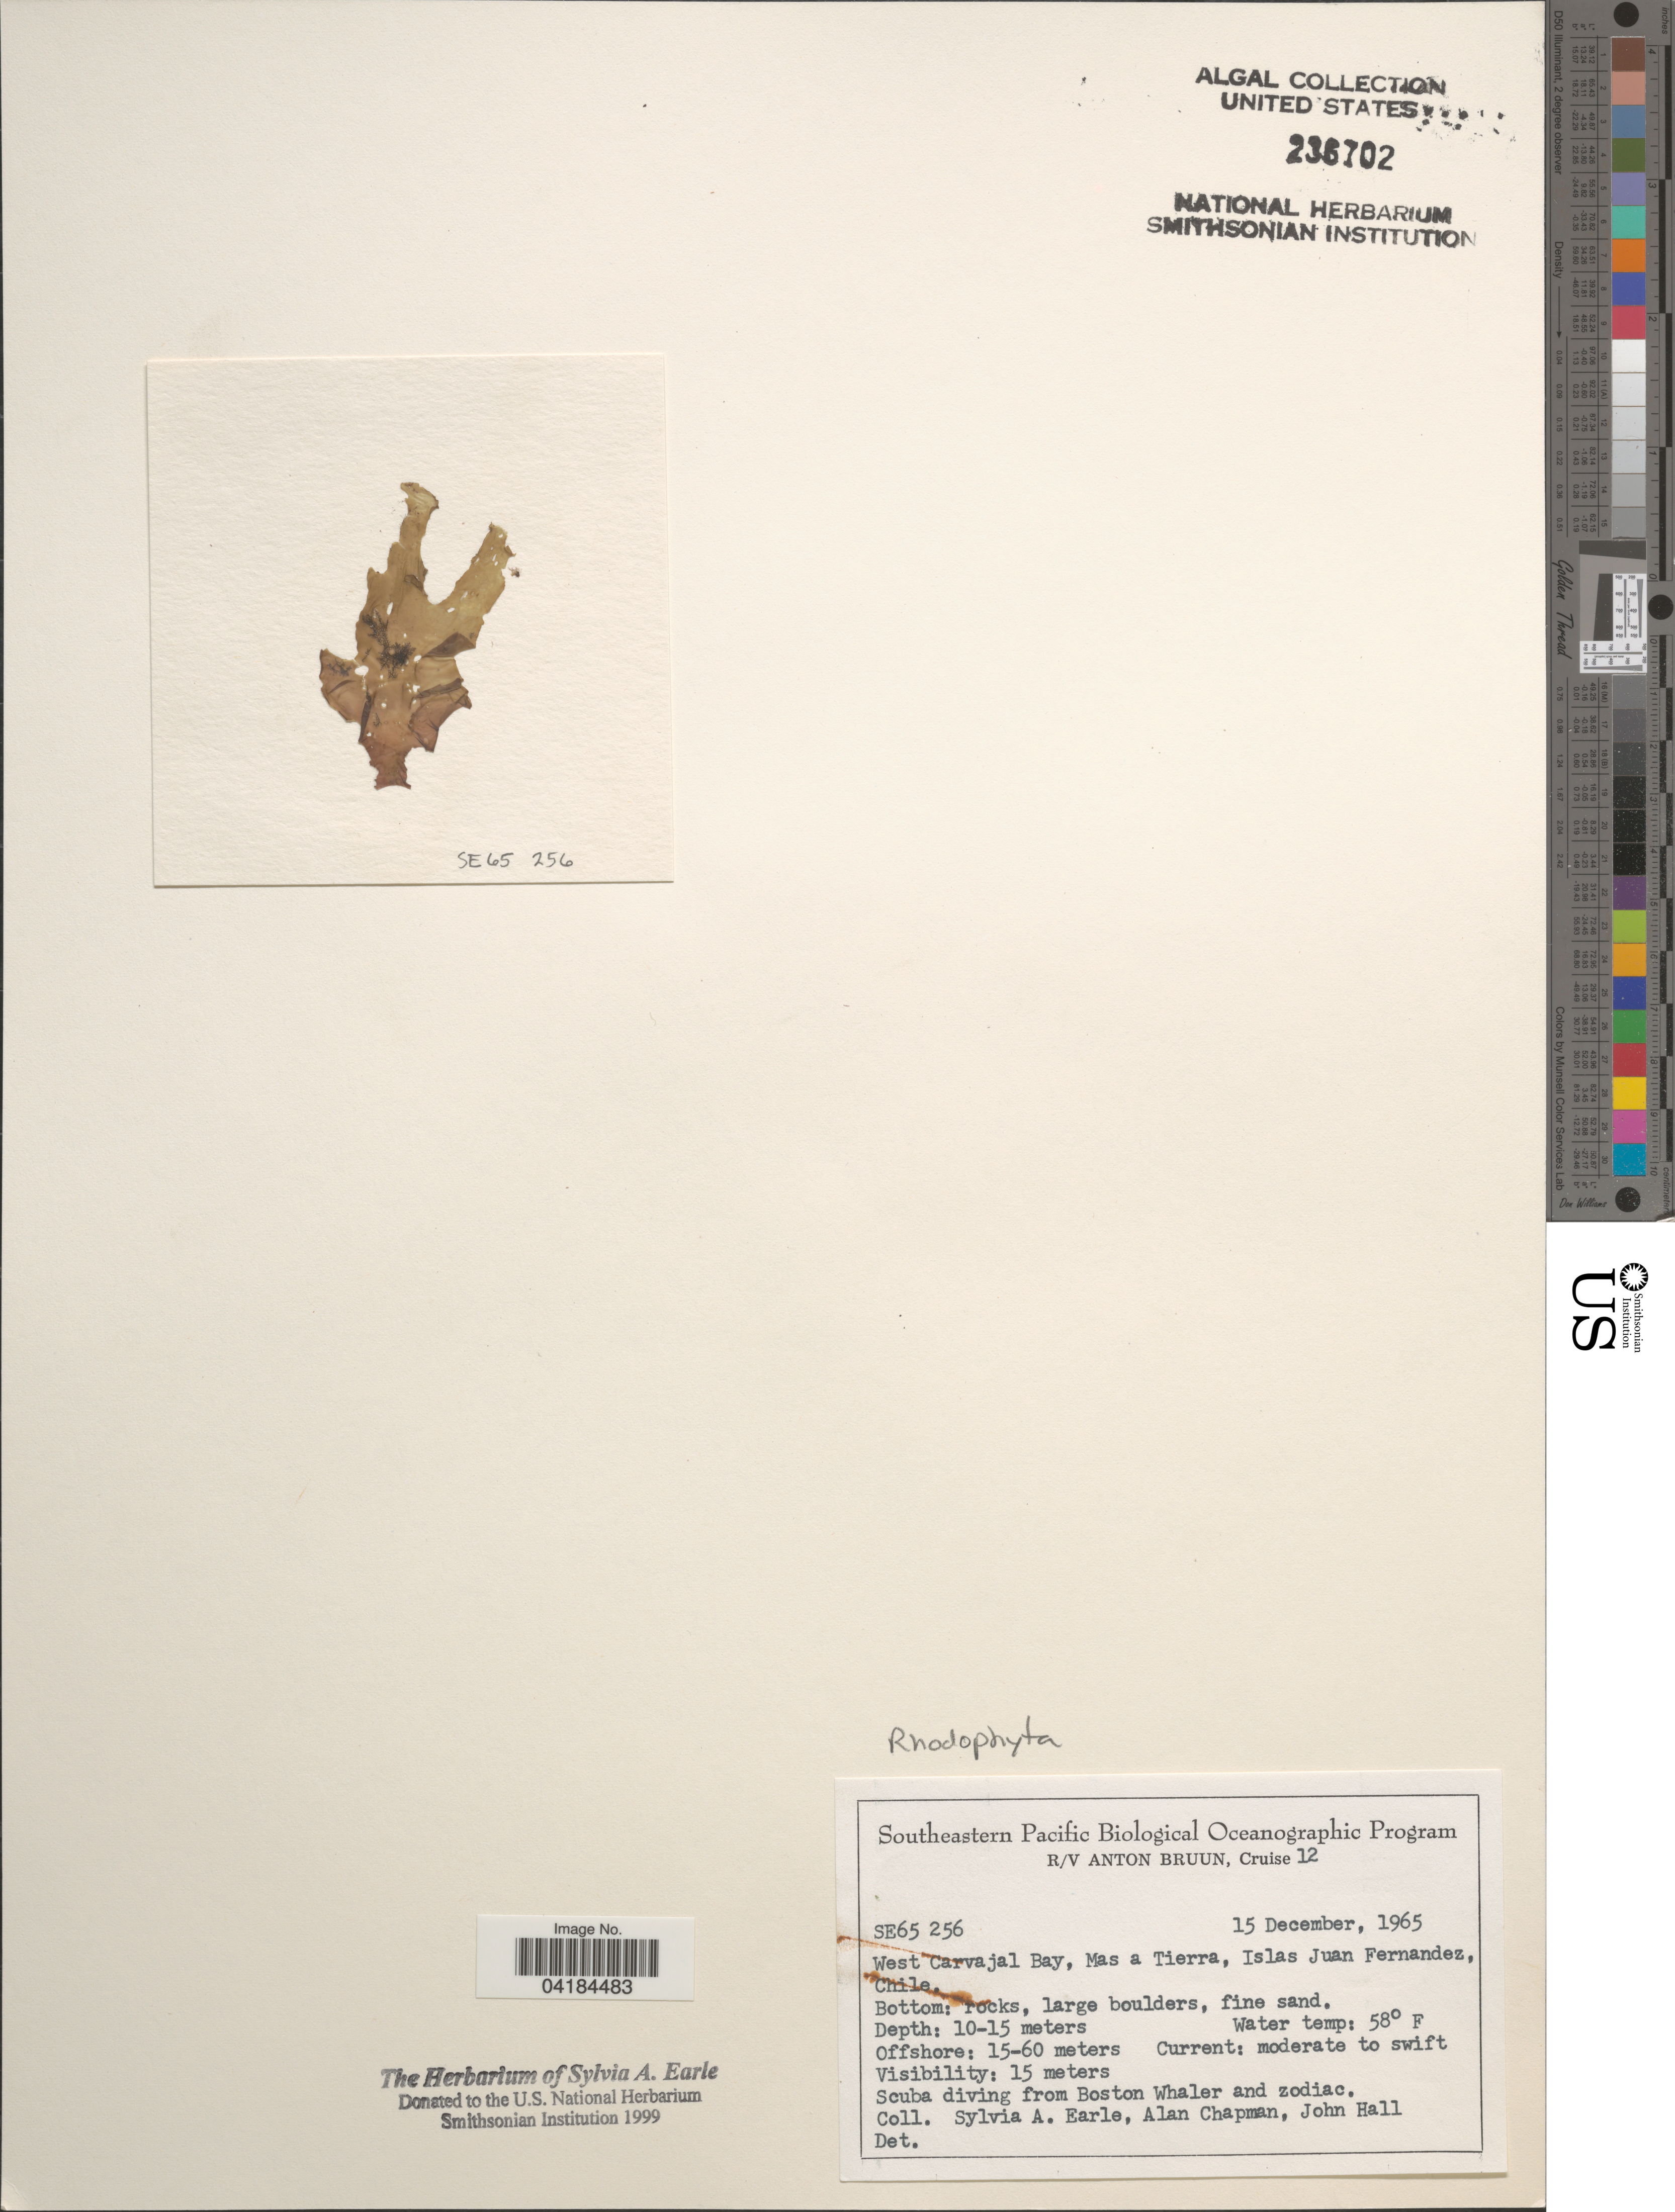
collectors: S. A. Earle, A. Chapman & J. Hall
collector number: SE65256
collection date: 1965-12-15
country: Chile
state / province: Valparaíso (V)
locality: Southeastern Pacific. R/V Anton Bruun, Cruise 12. West Carvajal Bay, Mas a Tierra, Islas Juan Fernandez.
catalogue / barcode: US 236702